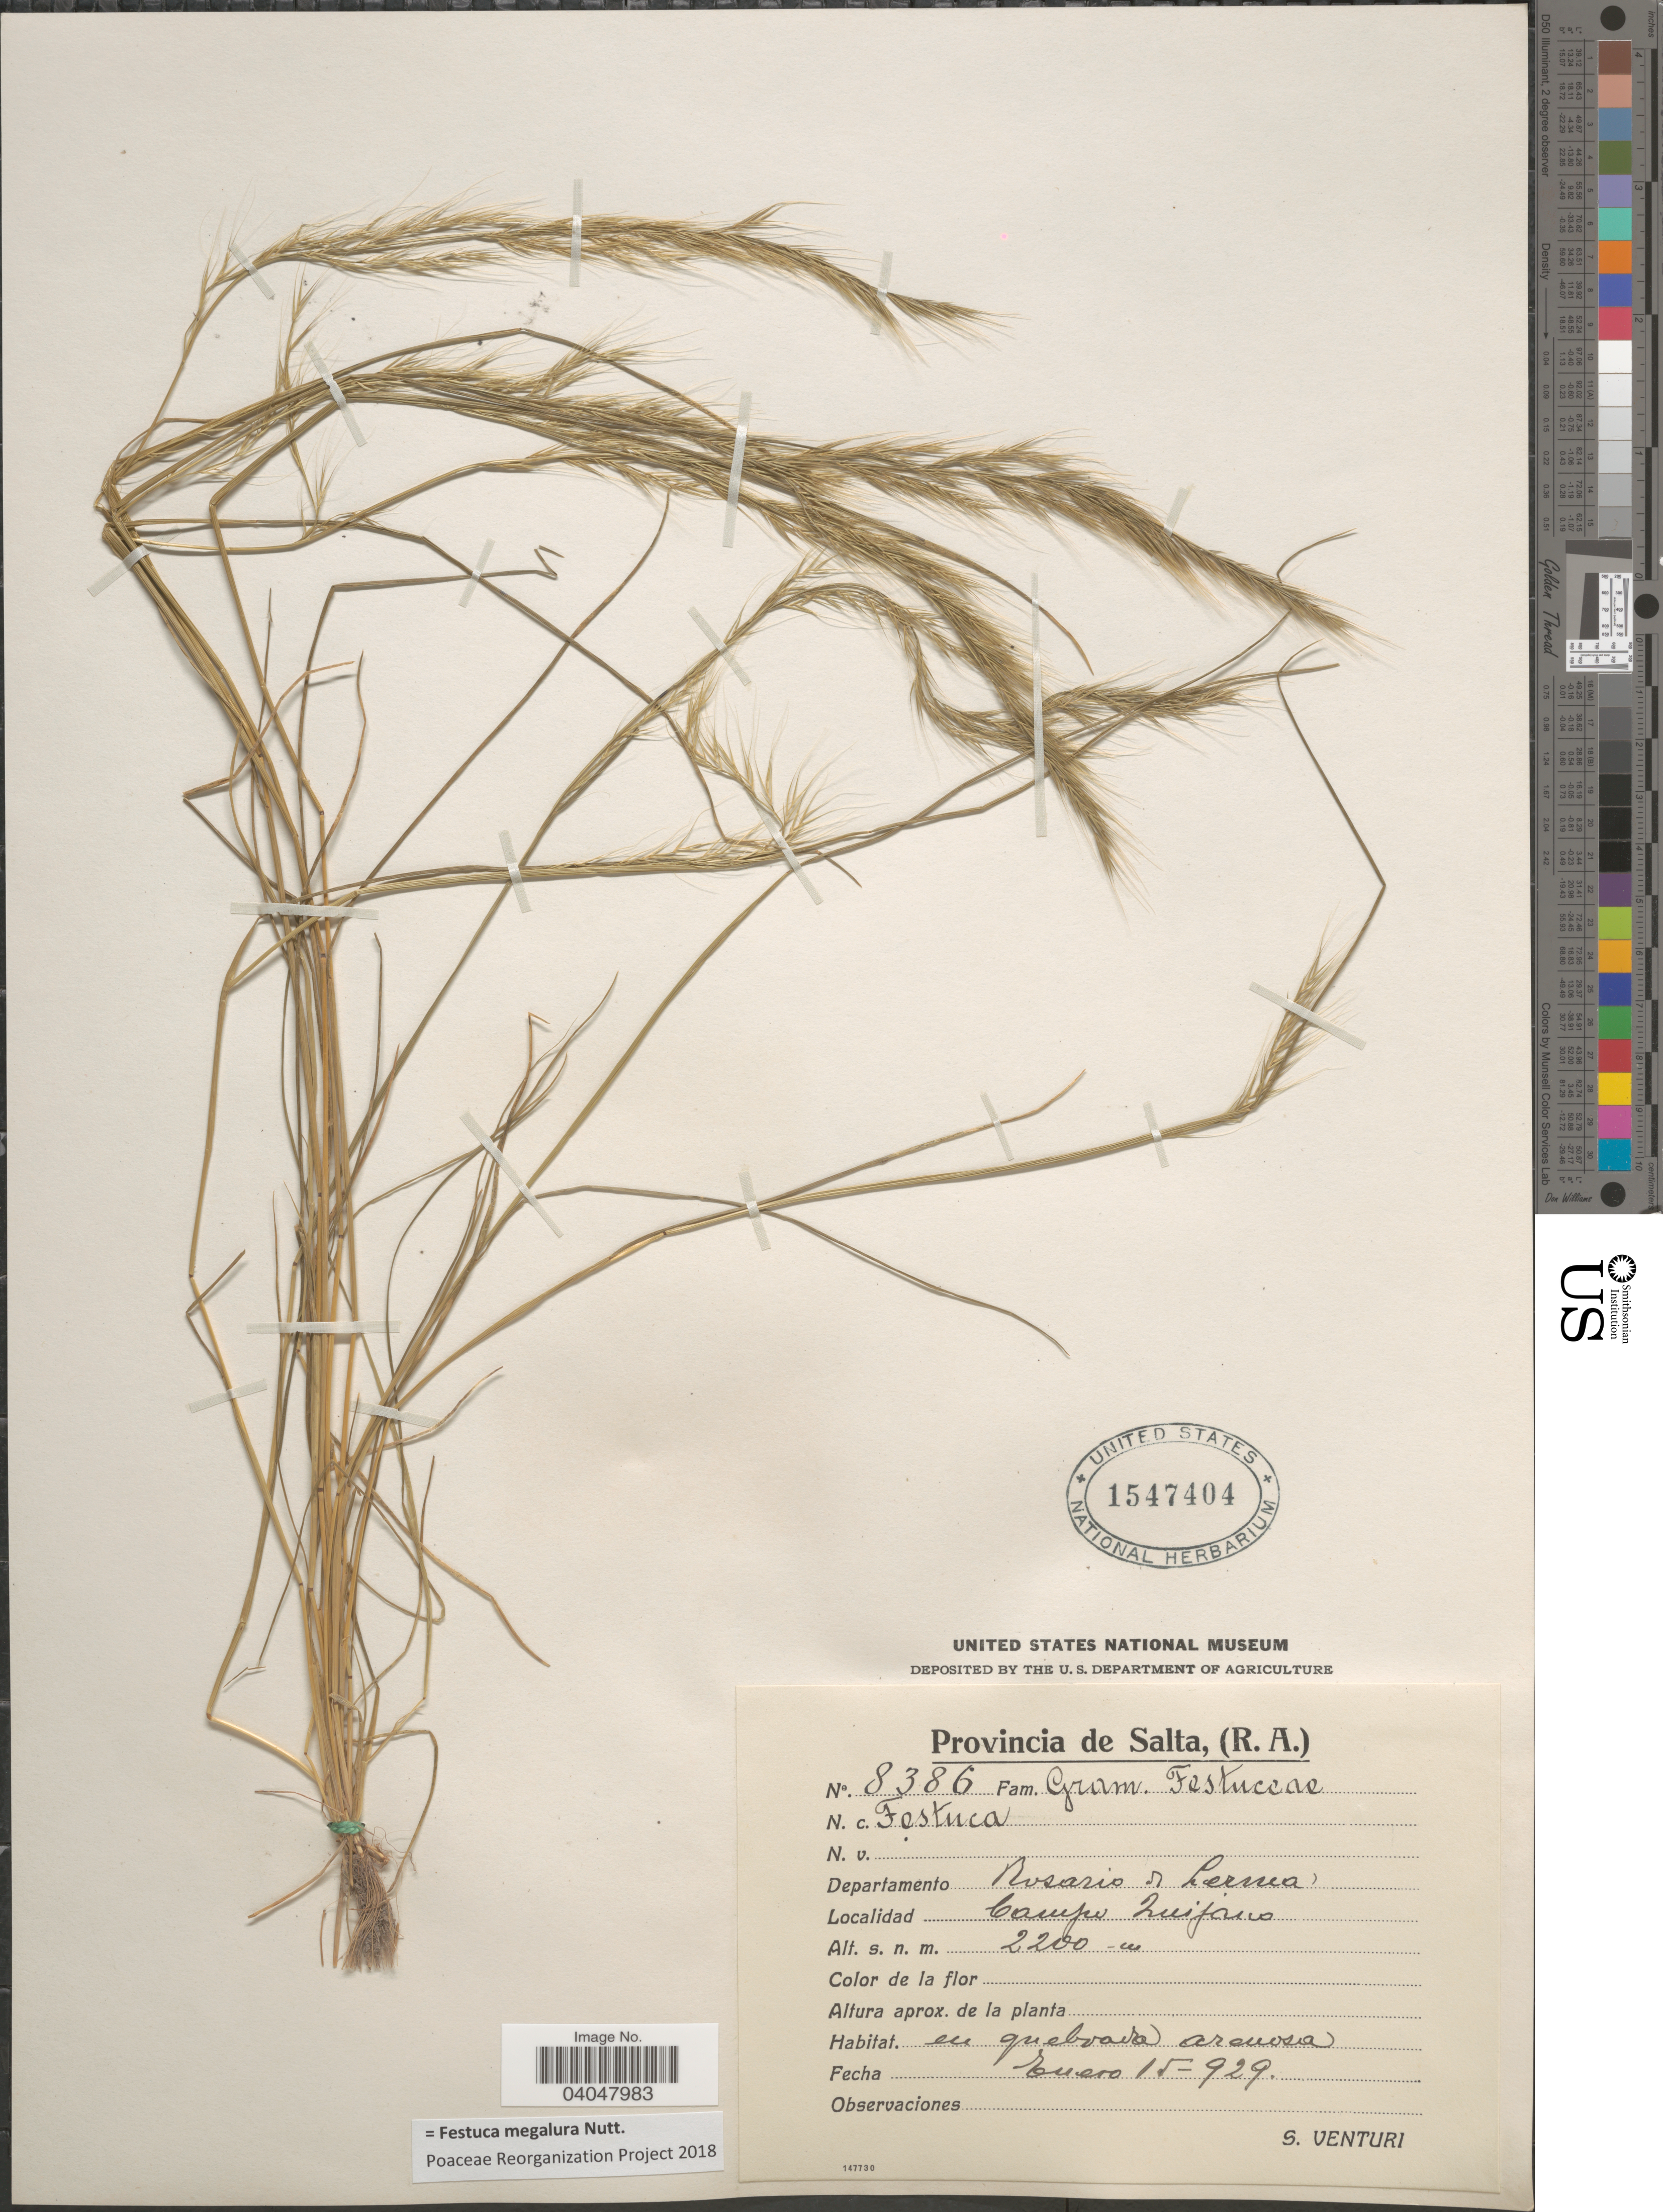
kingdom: Plantae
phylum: Tracheophyta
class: Liliopsida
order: Poales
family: Poaceae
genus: Festuca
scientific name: Festuca megalura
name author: Nutt.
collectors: S. Venturi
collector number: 8386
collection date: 1929-01-15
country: Argentina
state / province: Salta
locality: Departamento Rosario de Lerma. Campe Zuijano.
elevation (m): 2200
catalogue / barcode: US 1547404